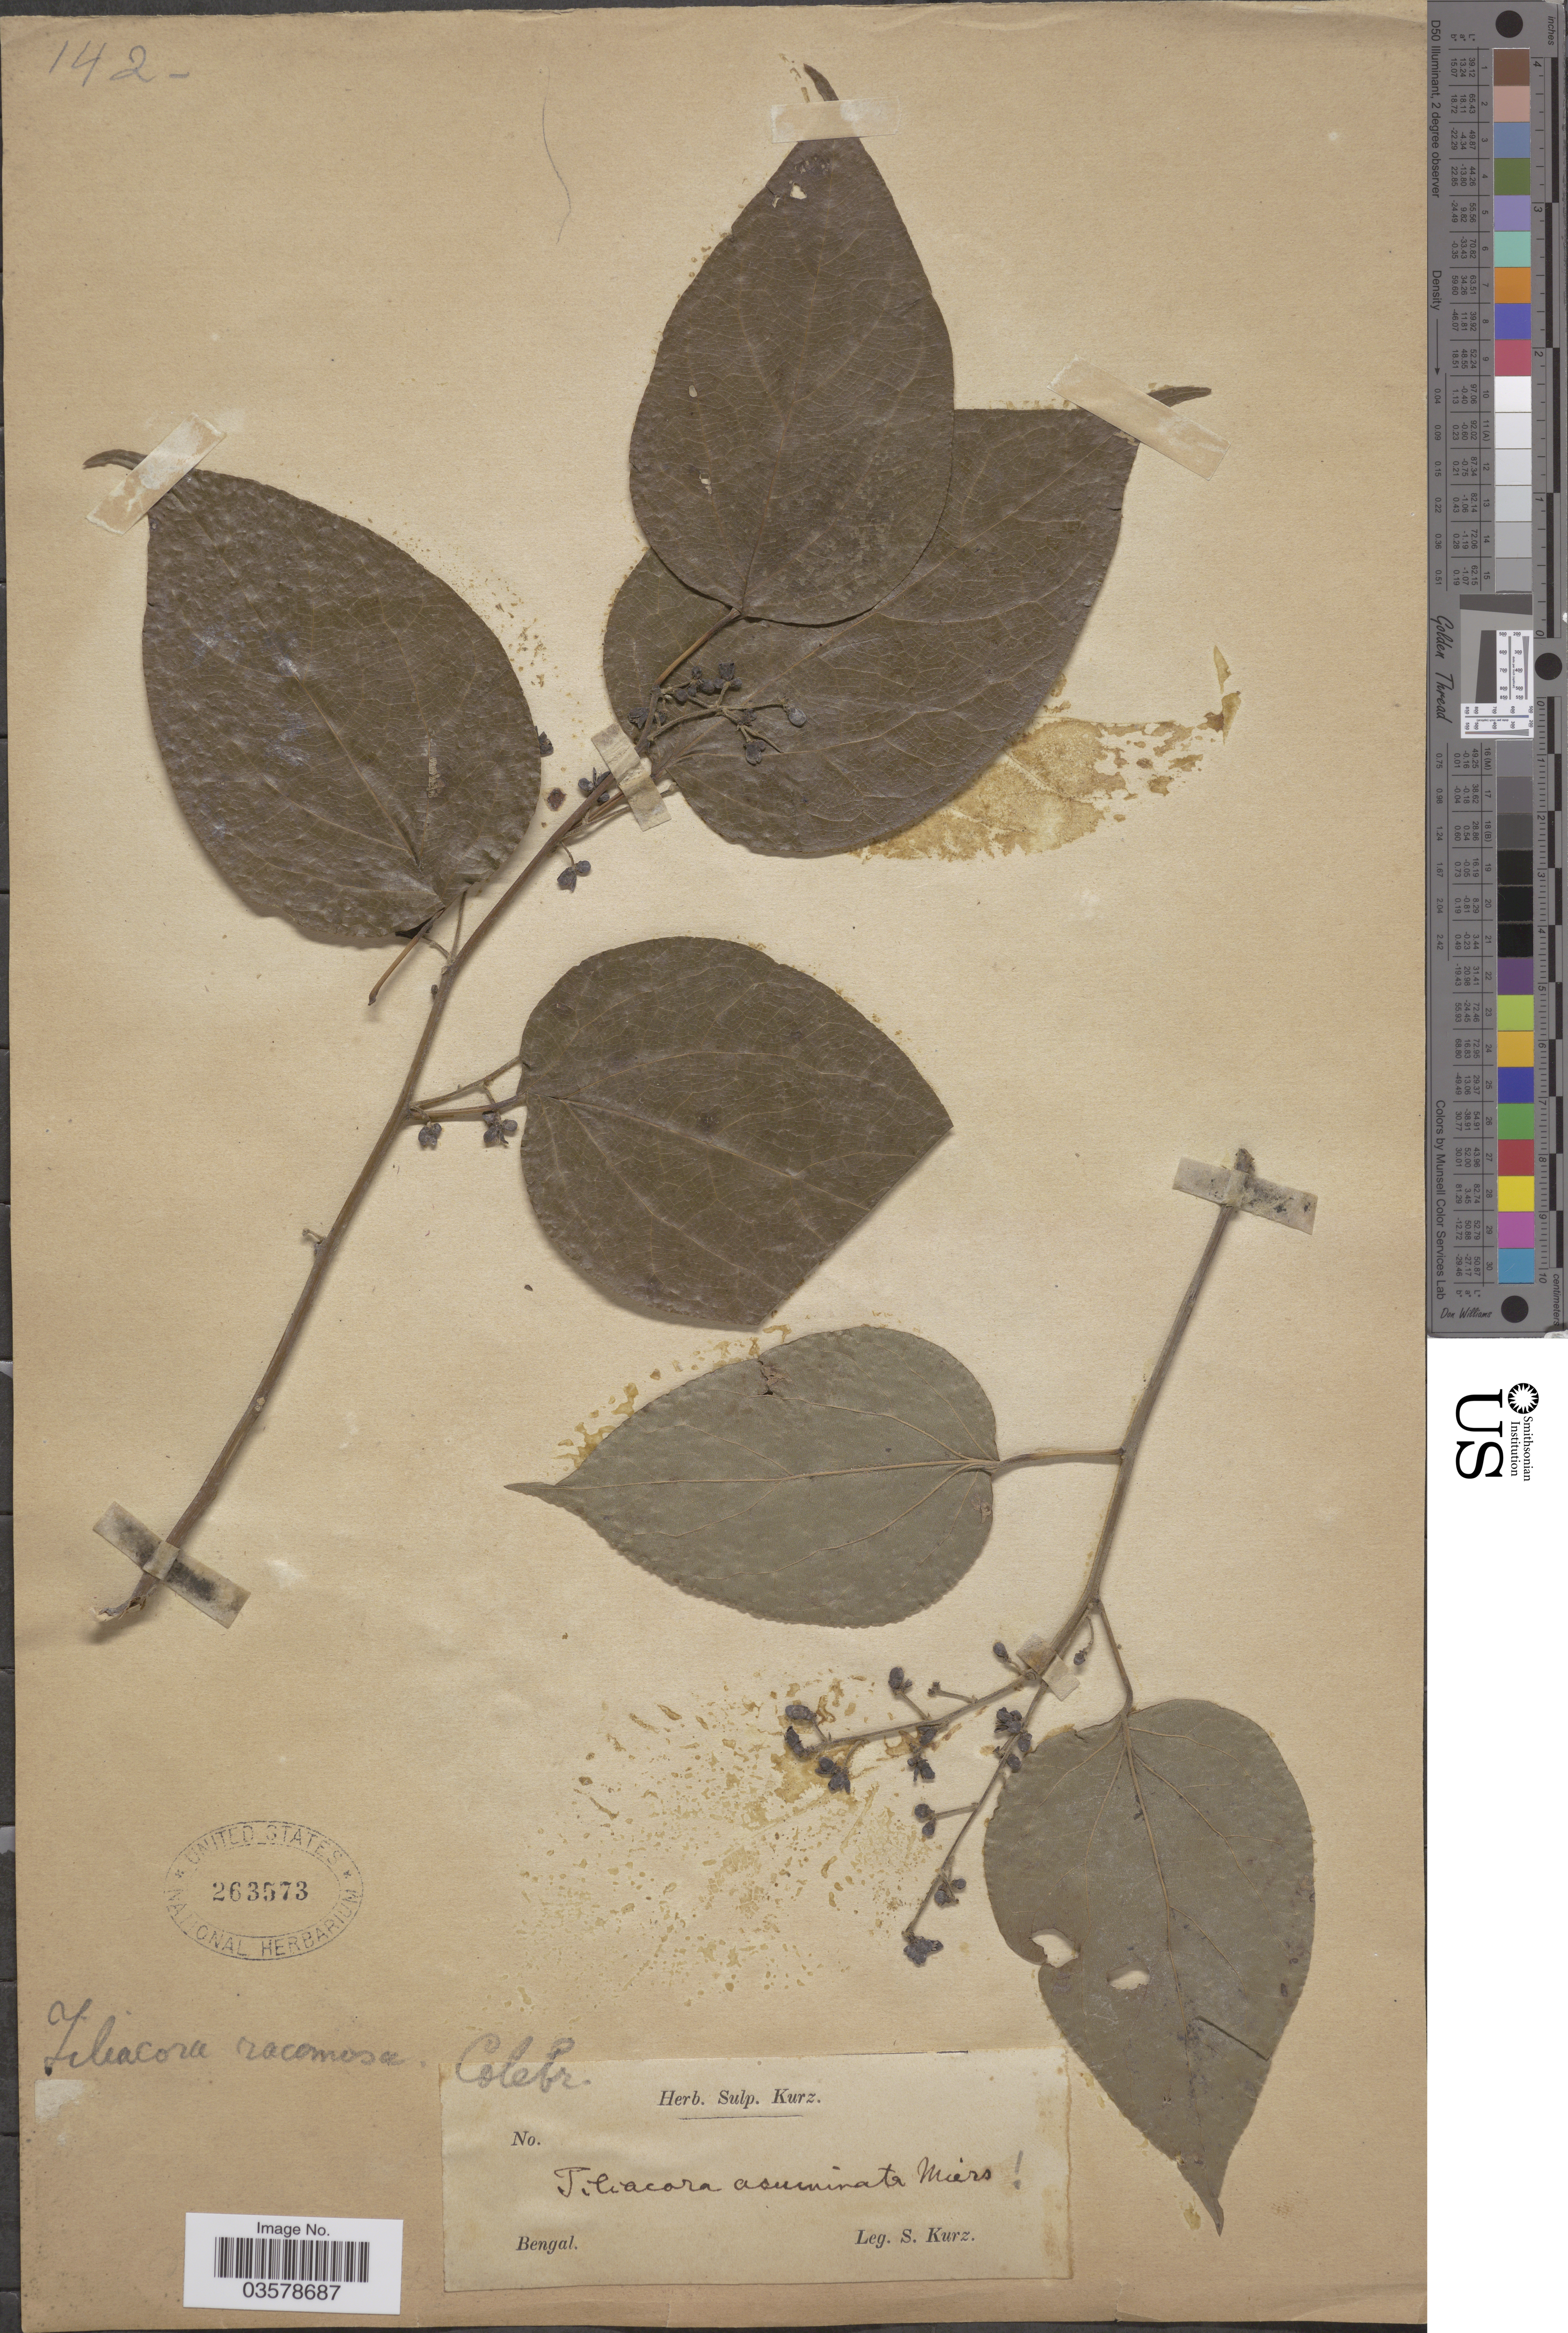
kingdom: Plantae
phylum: Tracheophyta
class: Magnoliopsida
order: Ranunculales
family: Menispermaceae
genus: Tiliacora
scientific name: Tiliacora acuminata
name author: (Lam.) Miers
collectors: S. Kurz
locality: Bengal.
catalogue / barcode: US 263573